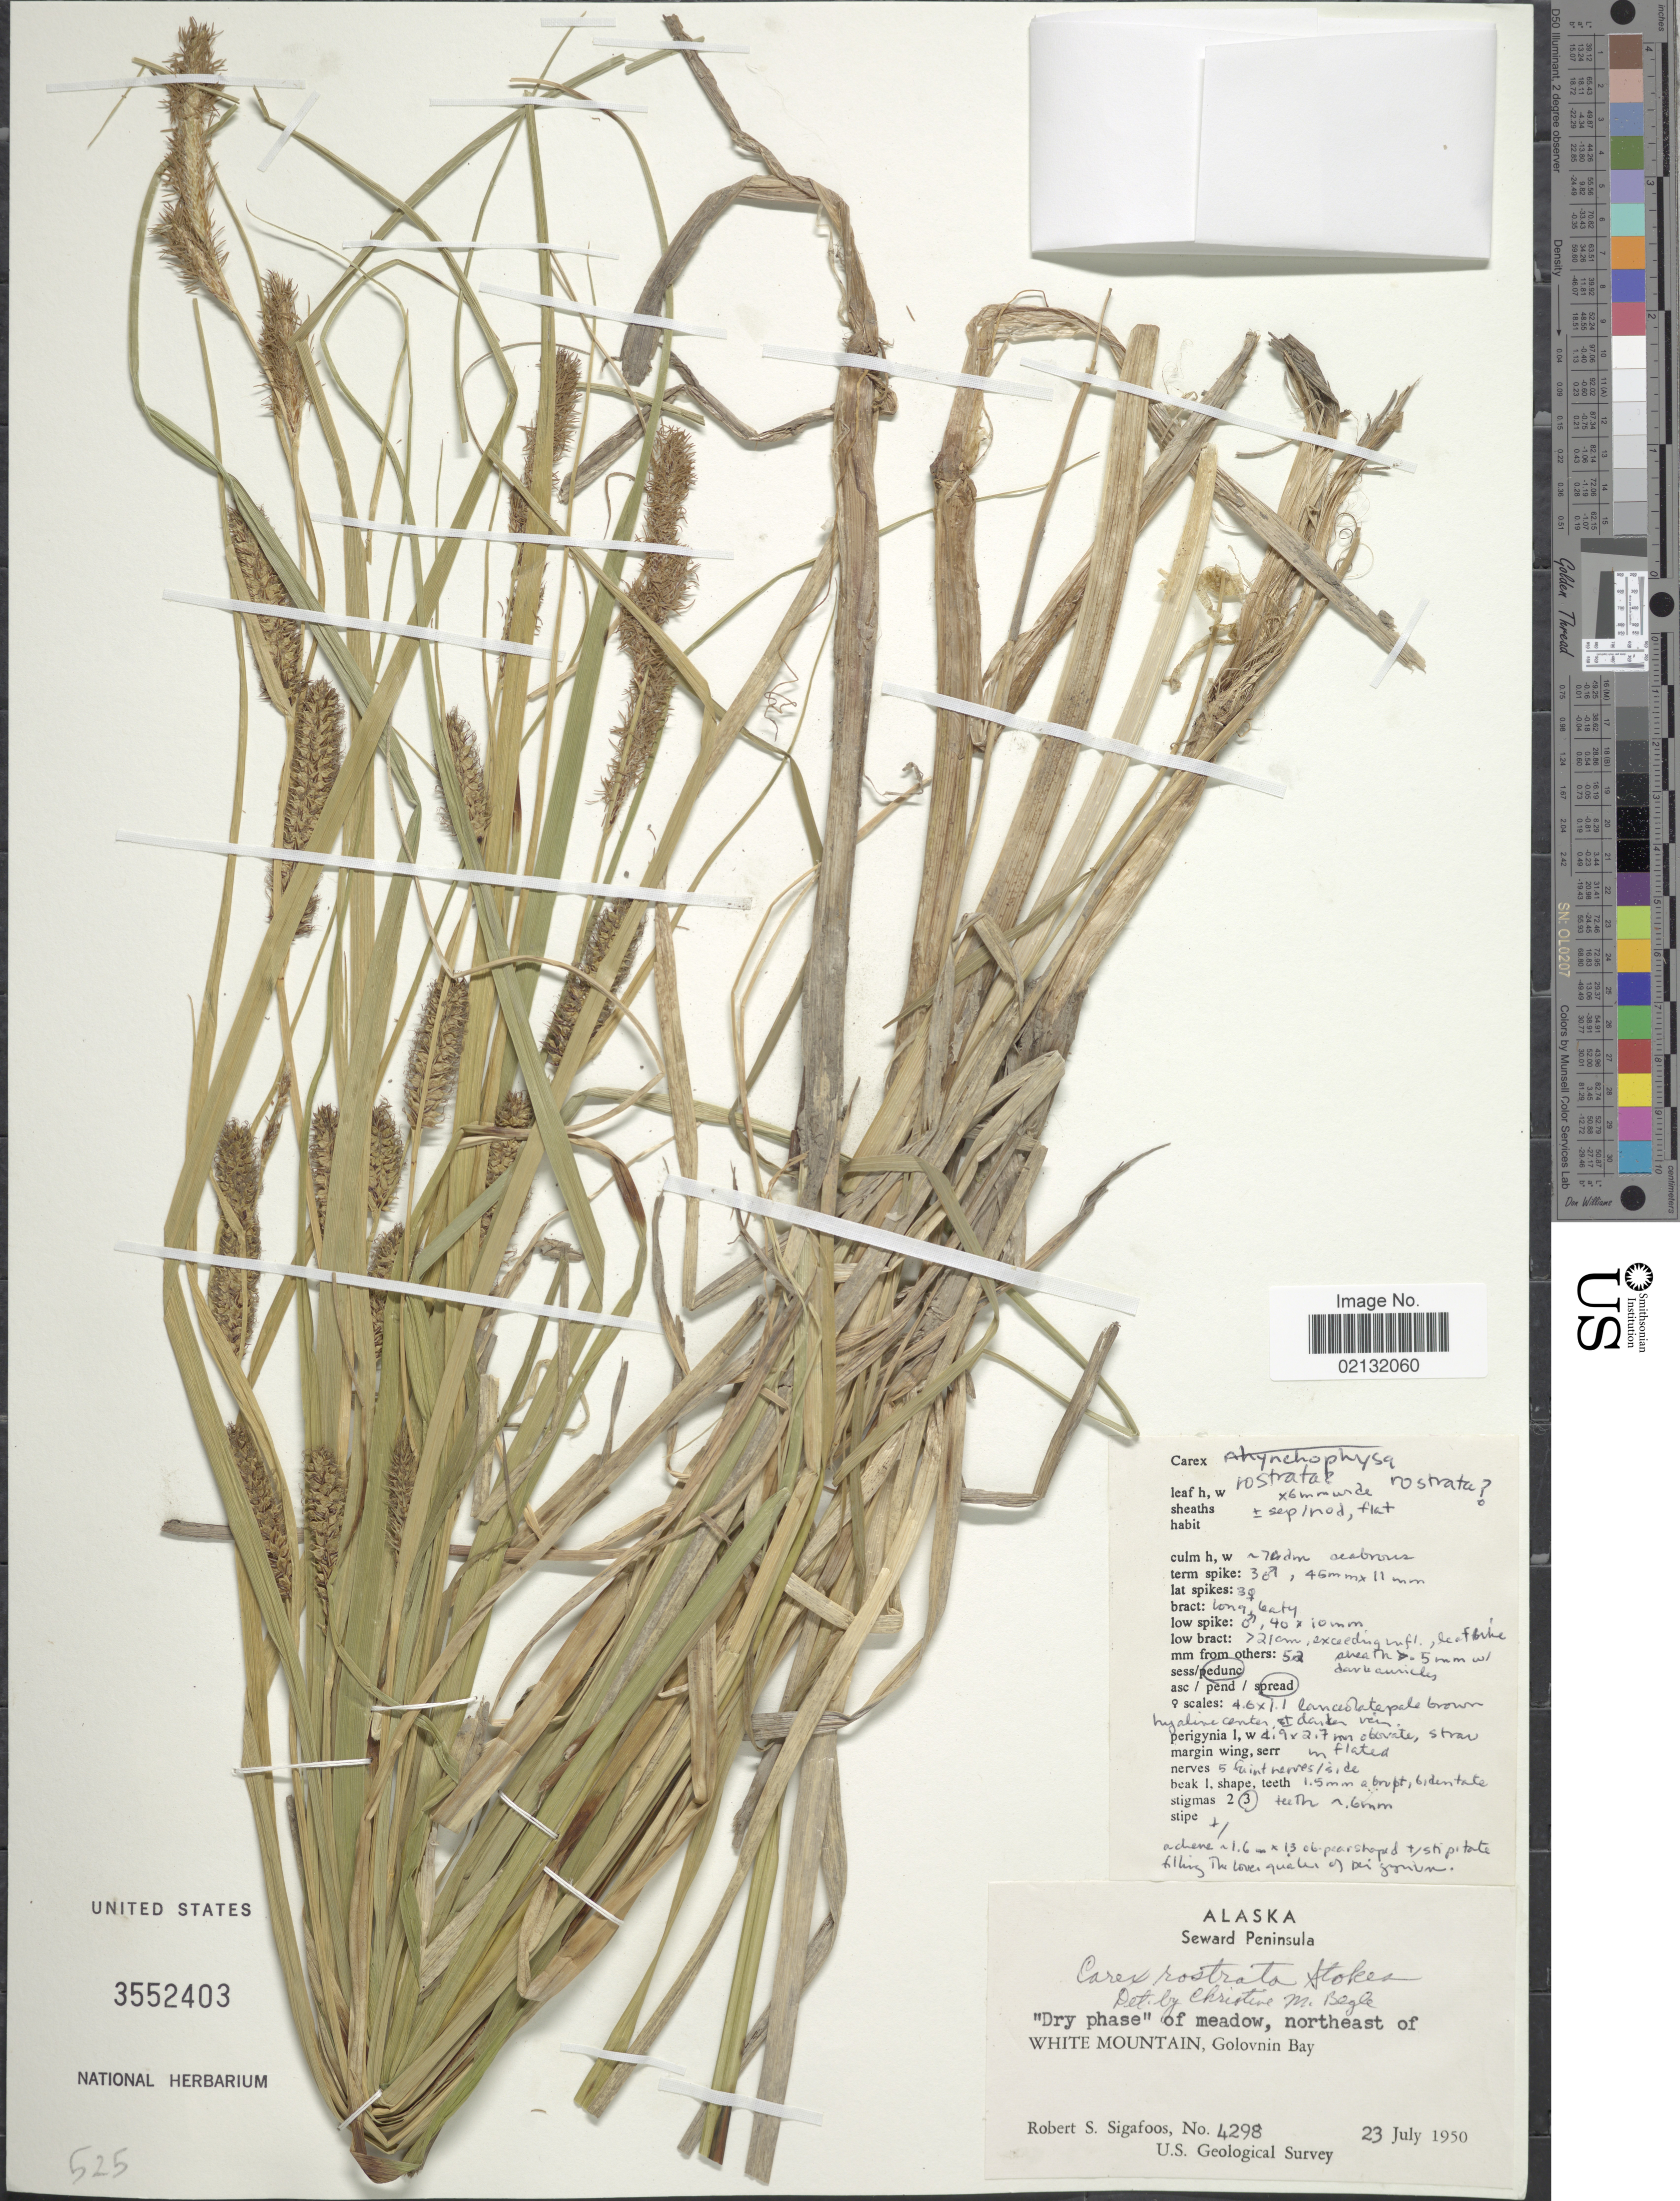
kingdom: Plantae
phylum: Tracheophyta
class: Liliopsida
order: Poales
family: Cyperaceae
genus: Carex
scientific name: Carex rostrata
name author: Stokes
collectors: R. Sigafoos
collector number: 4298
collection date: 1950-07-23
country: United States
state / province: Alaska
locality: Seward Peninsula. northeast of White Mountain, Golovnin Bay.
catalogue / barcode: US 3552403